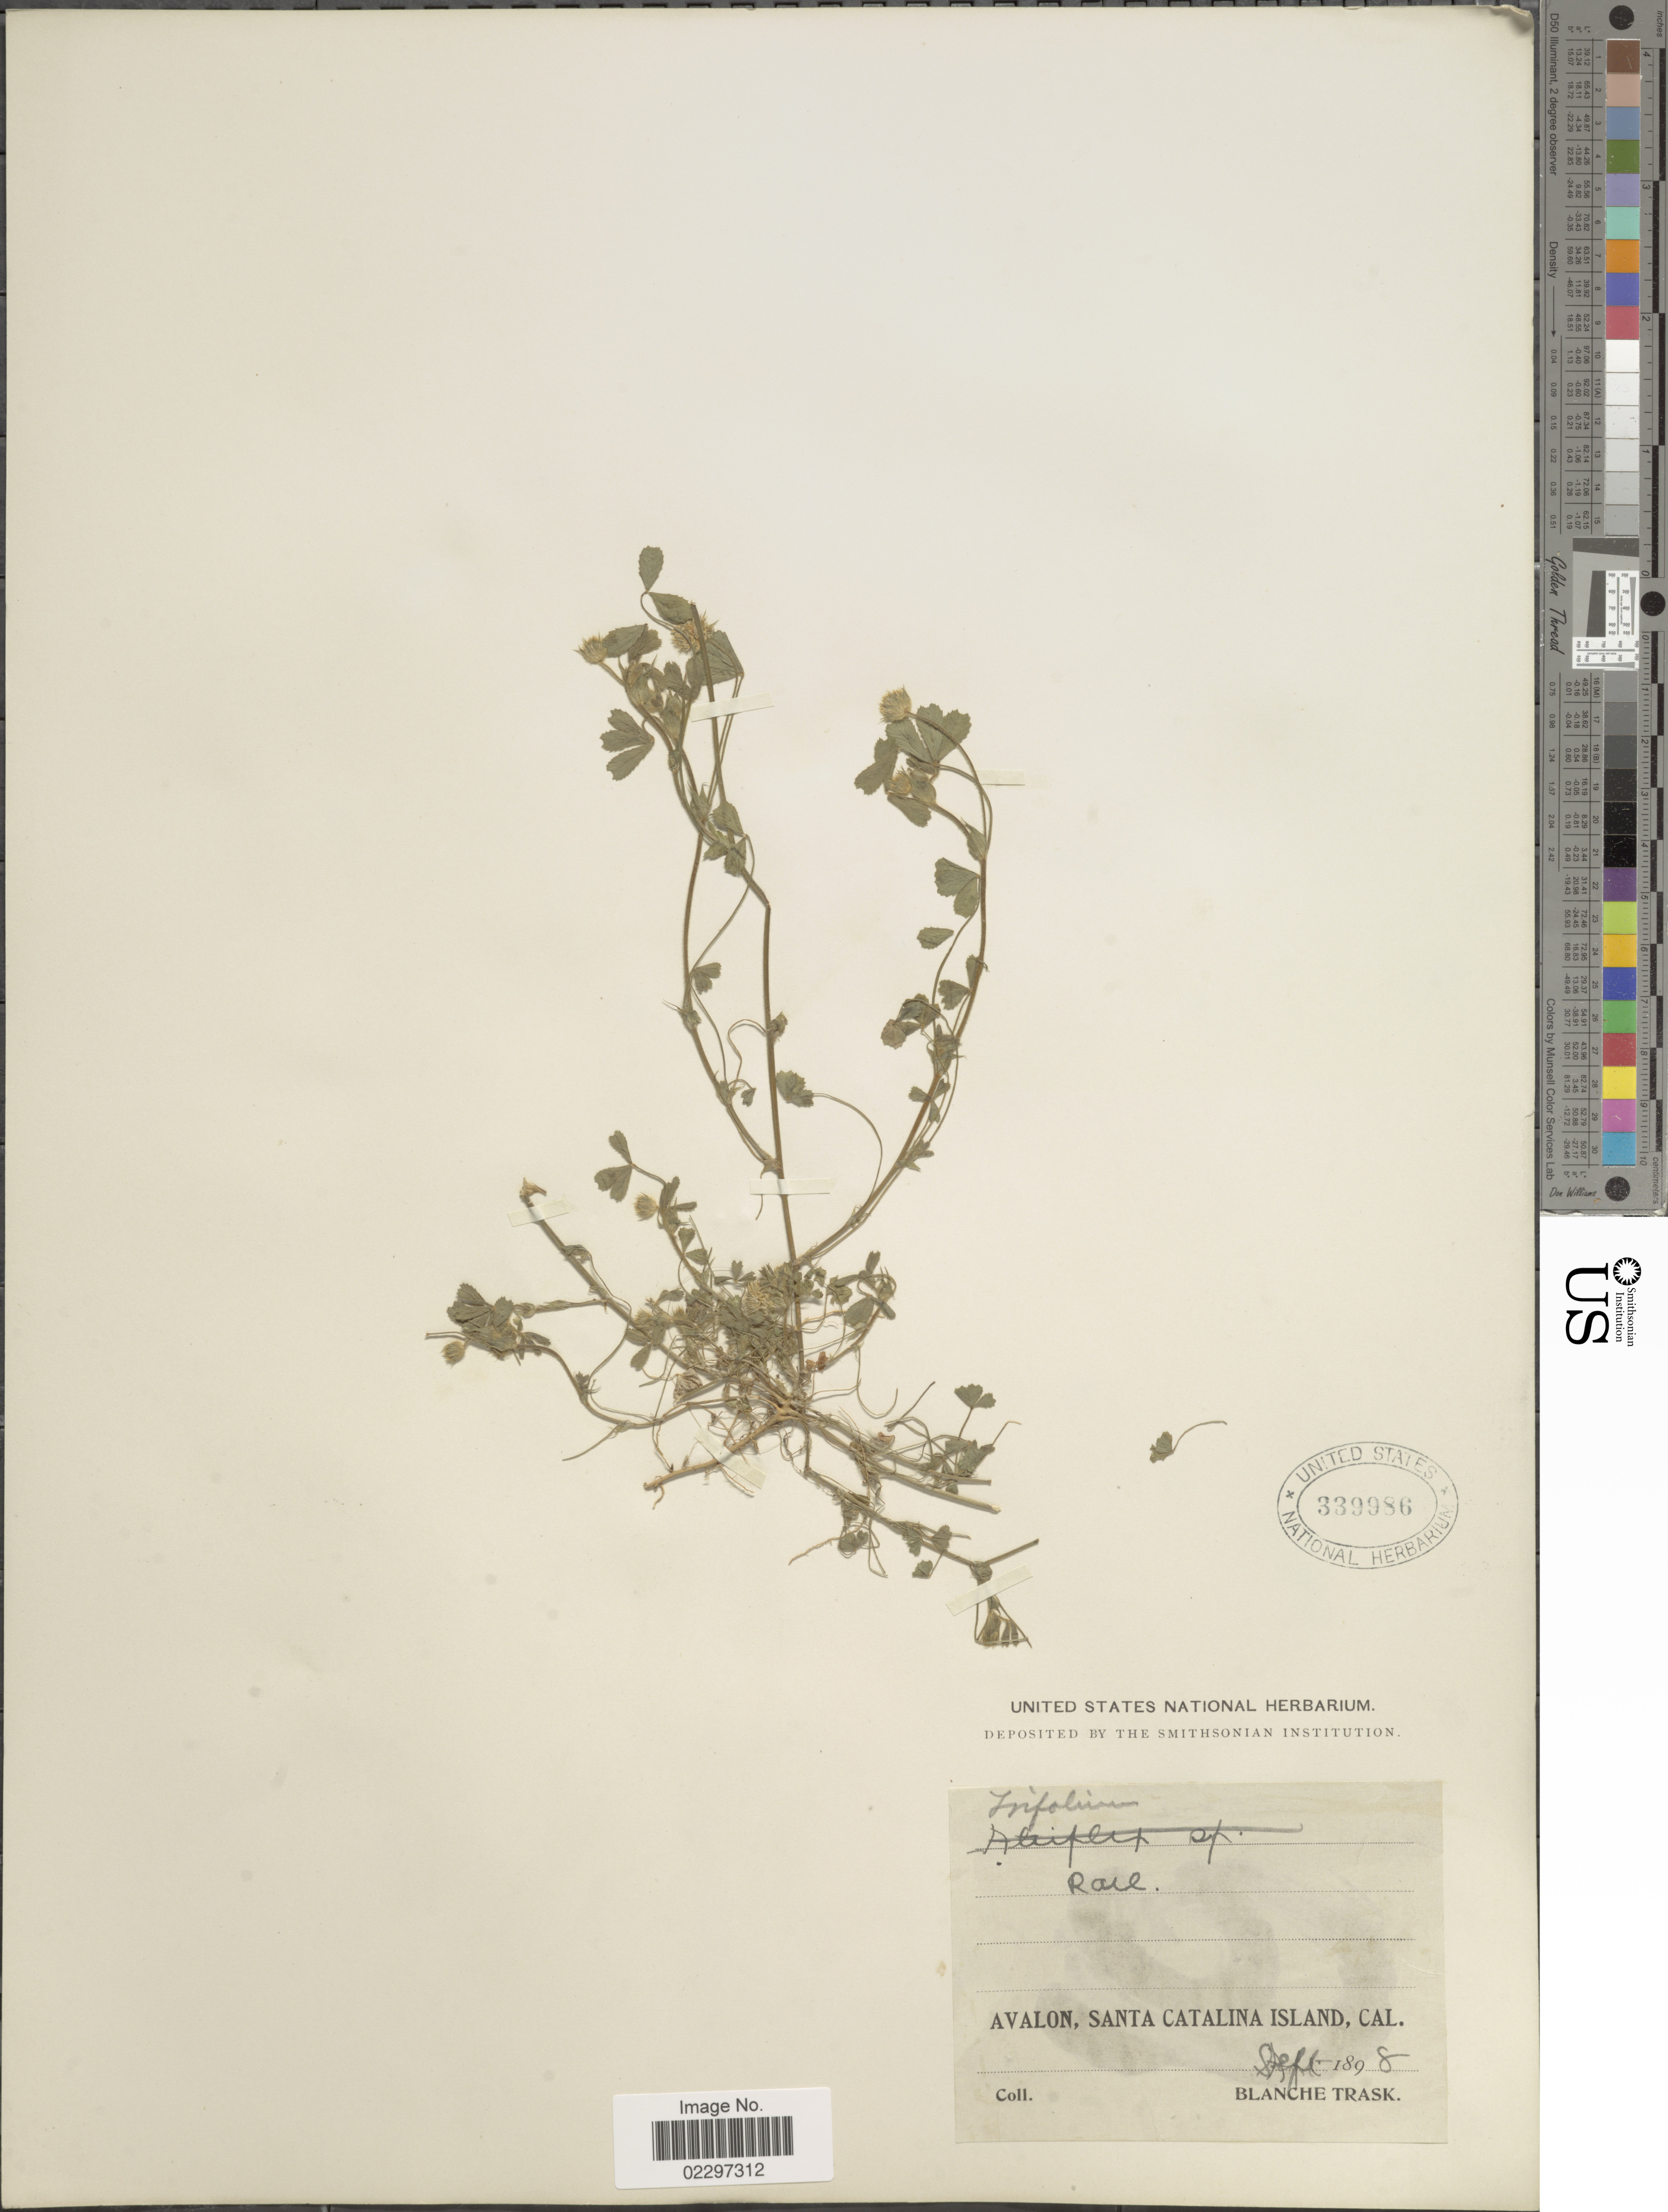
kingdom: Plantae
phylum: Tracheophyta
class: Magnoliopsida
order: Fabales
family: Fabaceae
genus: Trifolium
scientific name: Trifolium microcephalum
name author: Pursh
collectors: B. Trask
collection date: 1898-09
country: United States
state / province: California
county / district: Los Angeles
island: Santa Catalina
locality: Avalon, Santa Catalina Island, Cal.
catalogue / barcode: US 339986